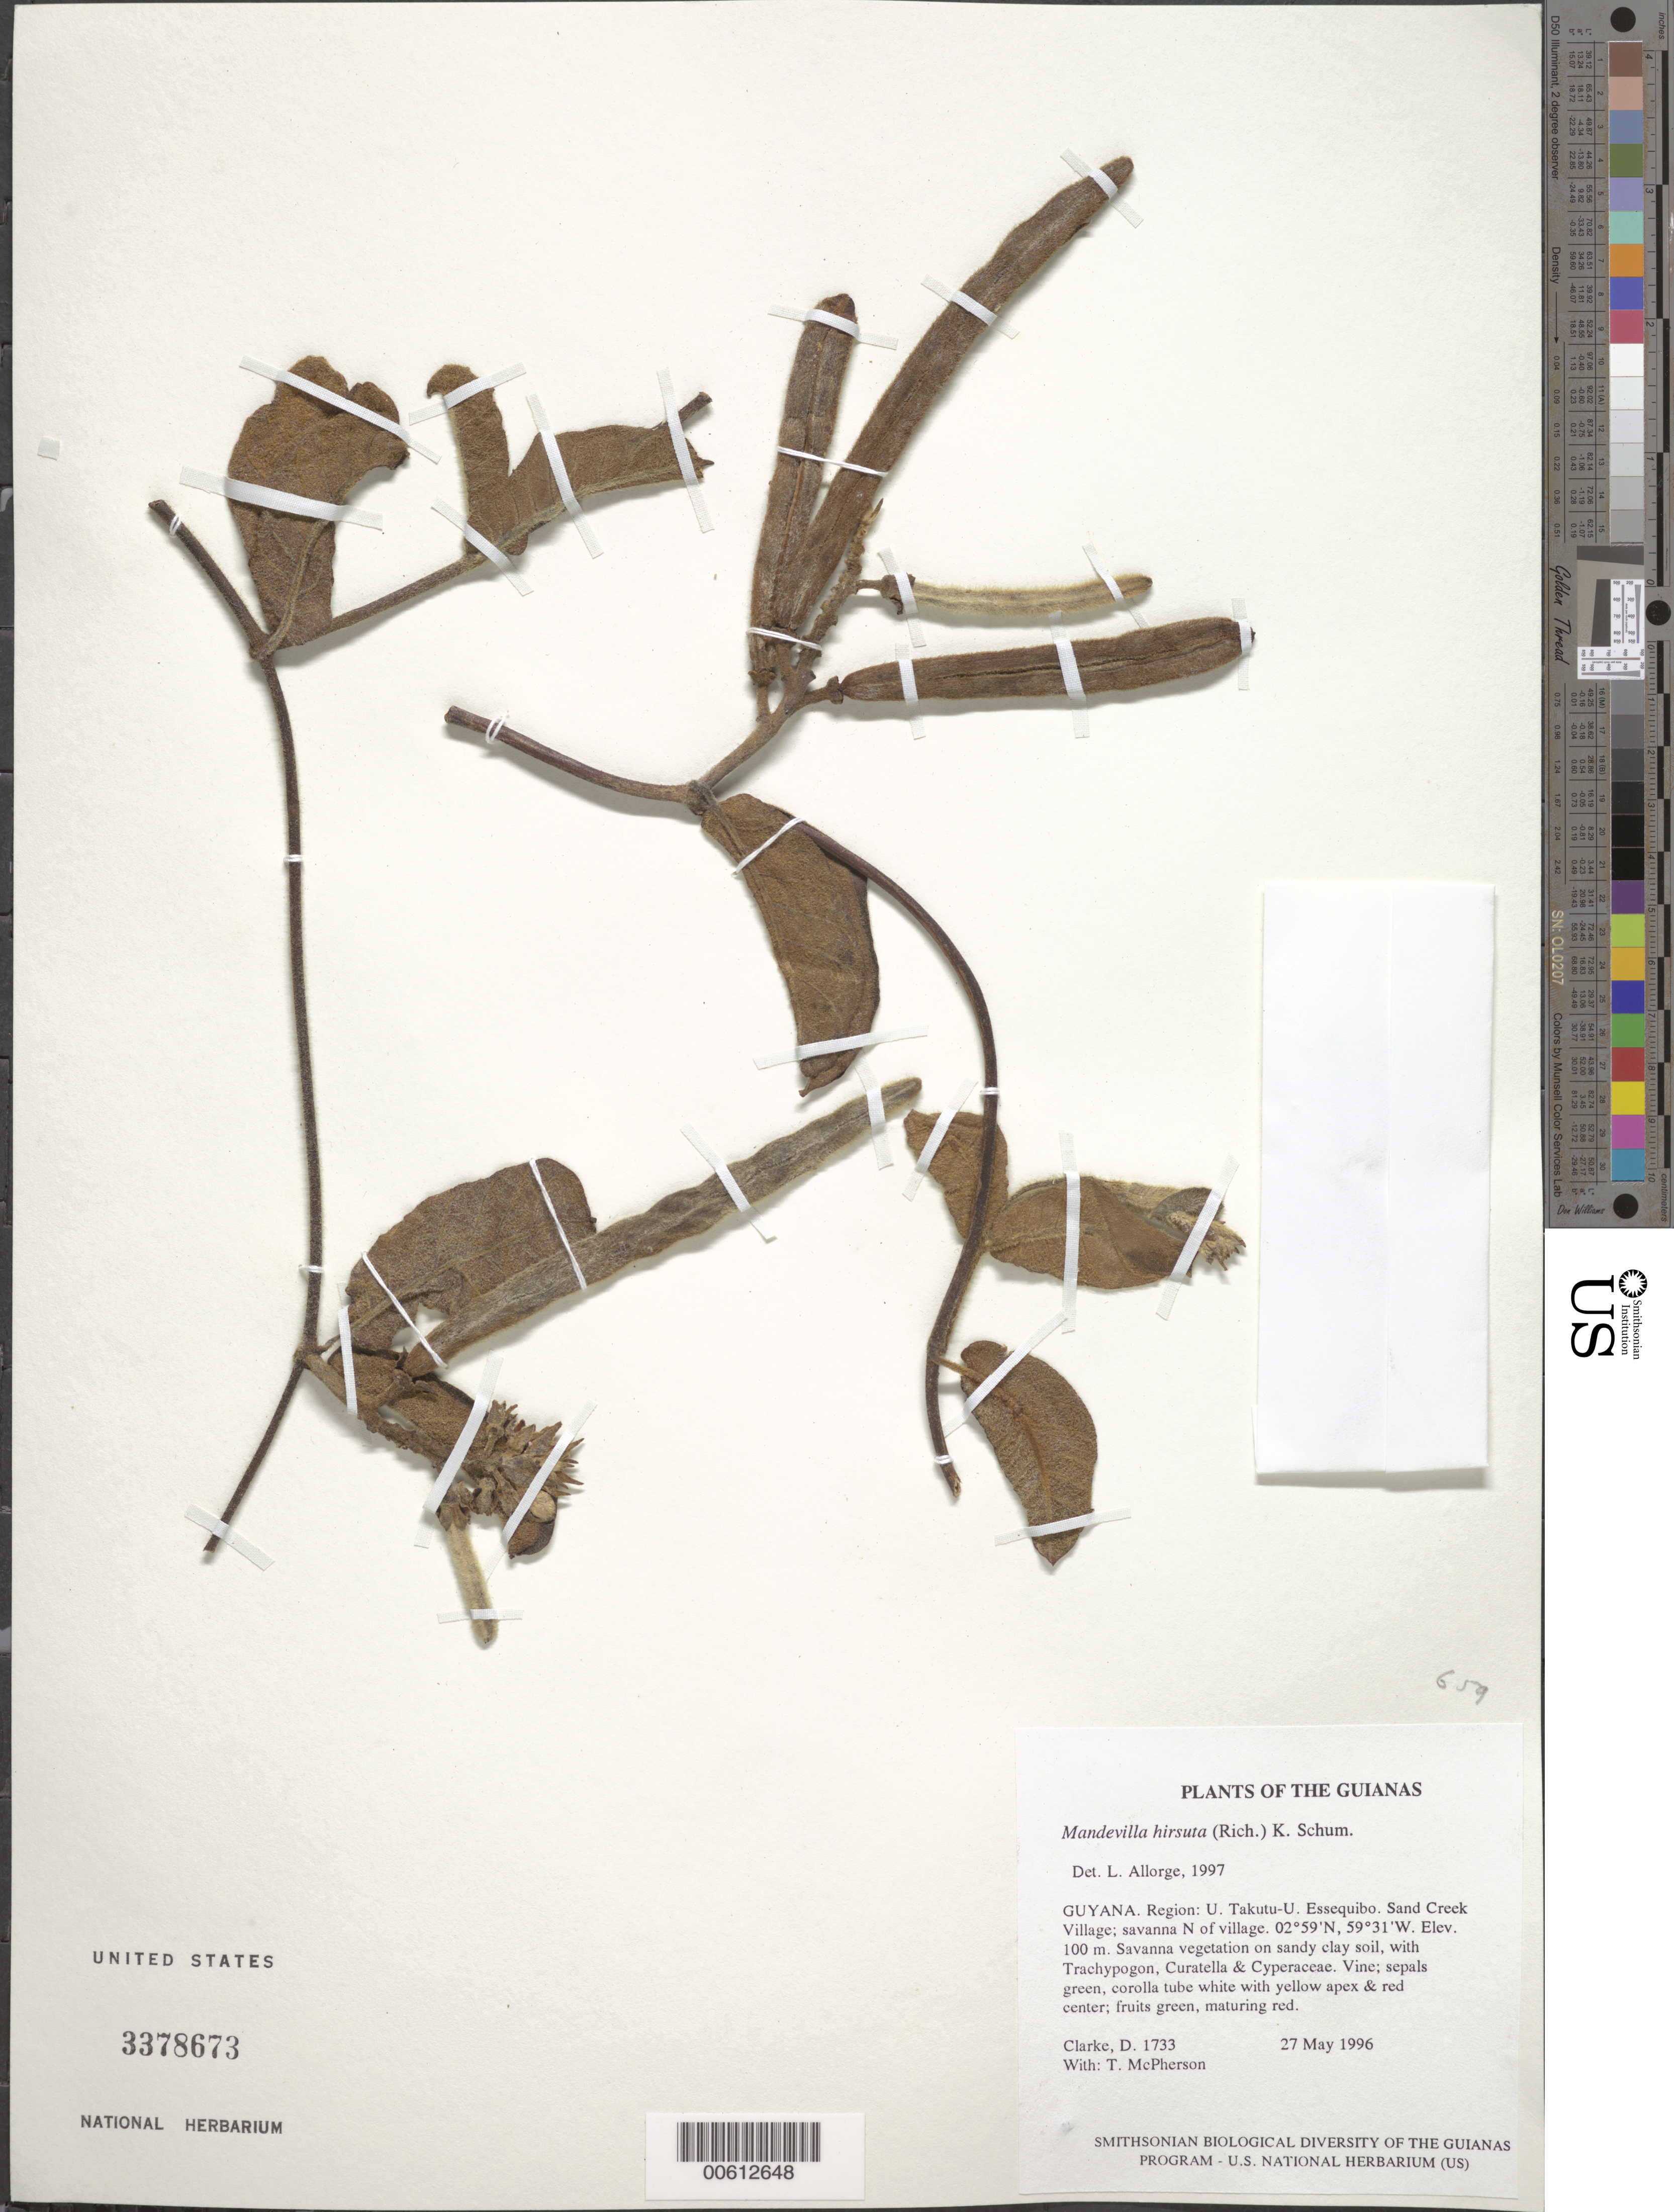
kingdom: Plantae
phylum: Tracheophyta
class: Magnoliopsida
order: Gentianales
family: Apocynaceae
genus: Mandevilla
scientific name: Mandevilla hirsuta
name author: (Rich.) K. Schum.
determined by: Allorge, L.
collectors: H. D. Clarke & T. McPherson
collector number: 1733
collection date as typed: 27 May 1996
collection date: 1996-05-27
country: Guyana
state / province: U. Takutu-U. Essequibo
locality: Sand Creek Village; savanna N of village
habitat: Savanna vegetation on sandy clay soil, with Trachypogon, Curatella & Cyperaceae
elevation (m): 100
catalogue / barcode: US 3378673